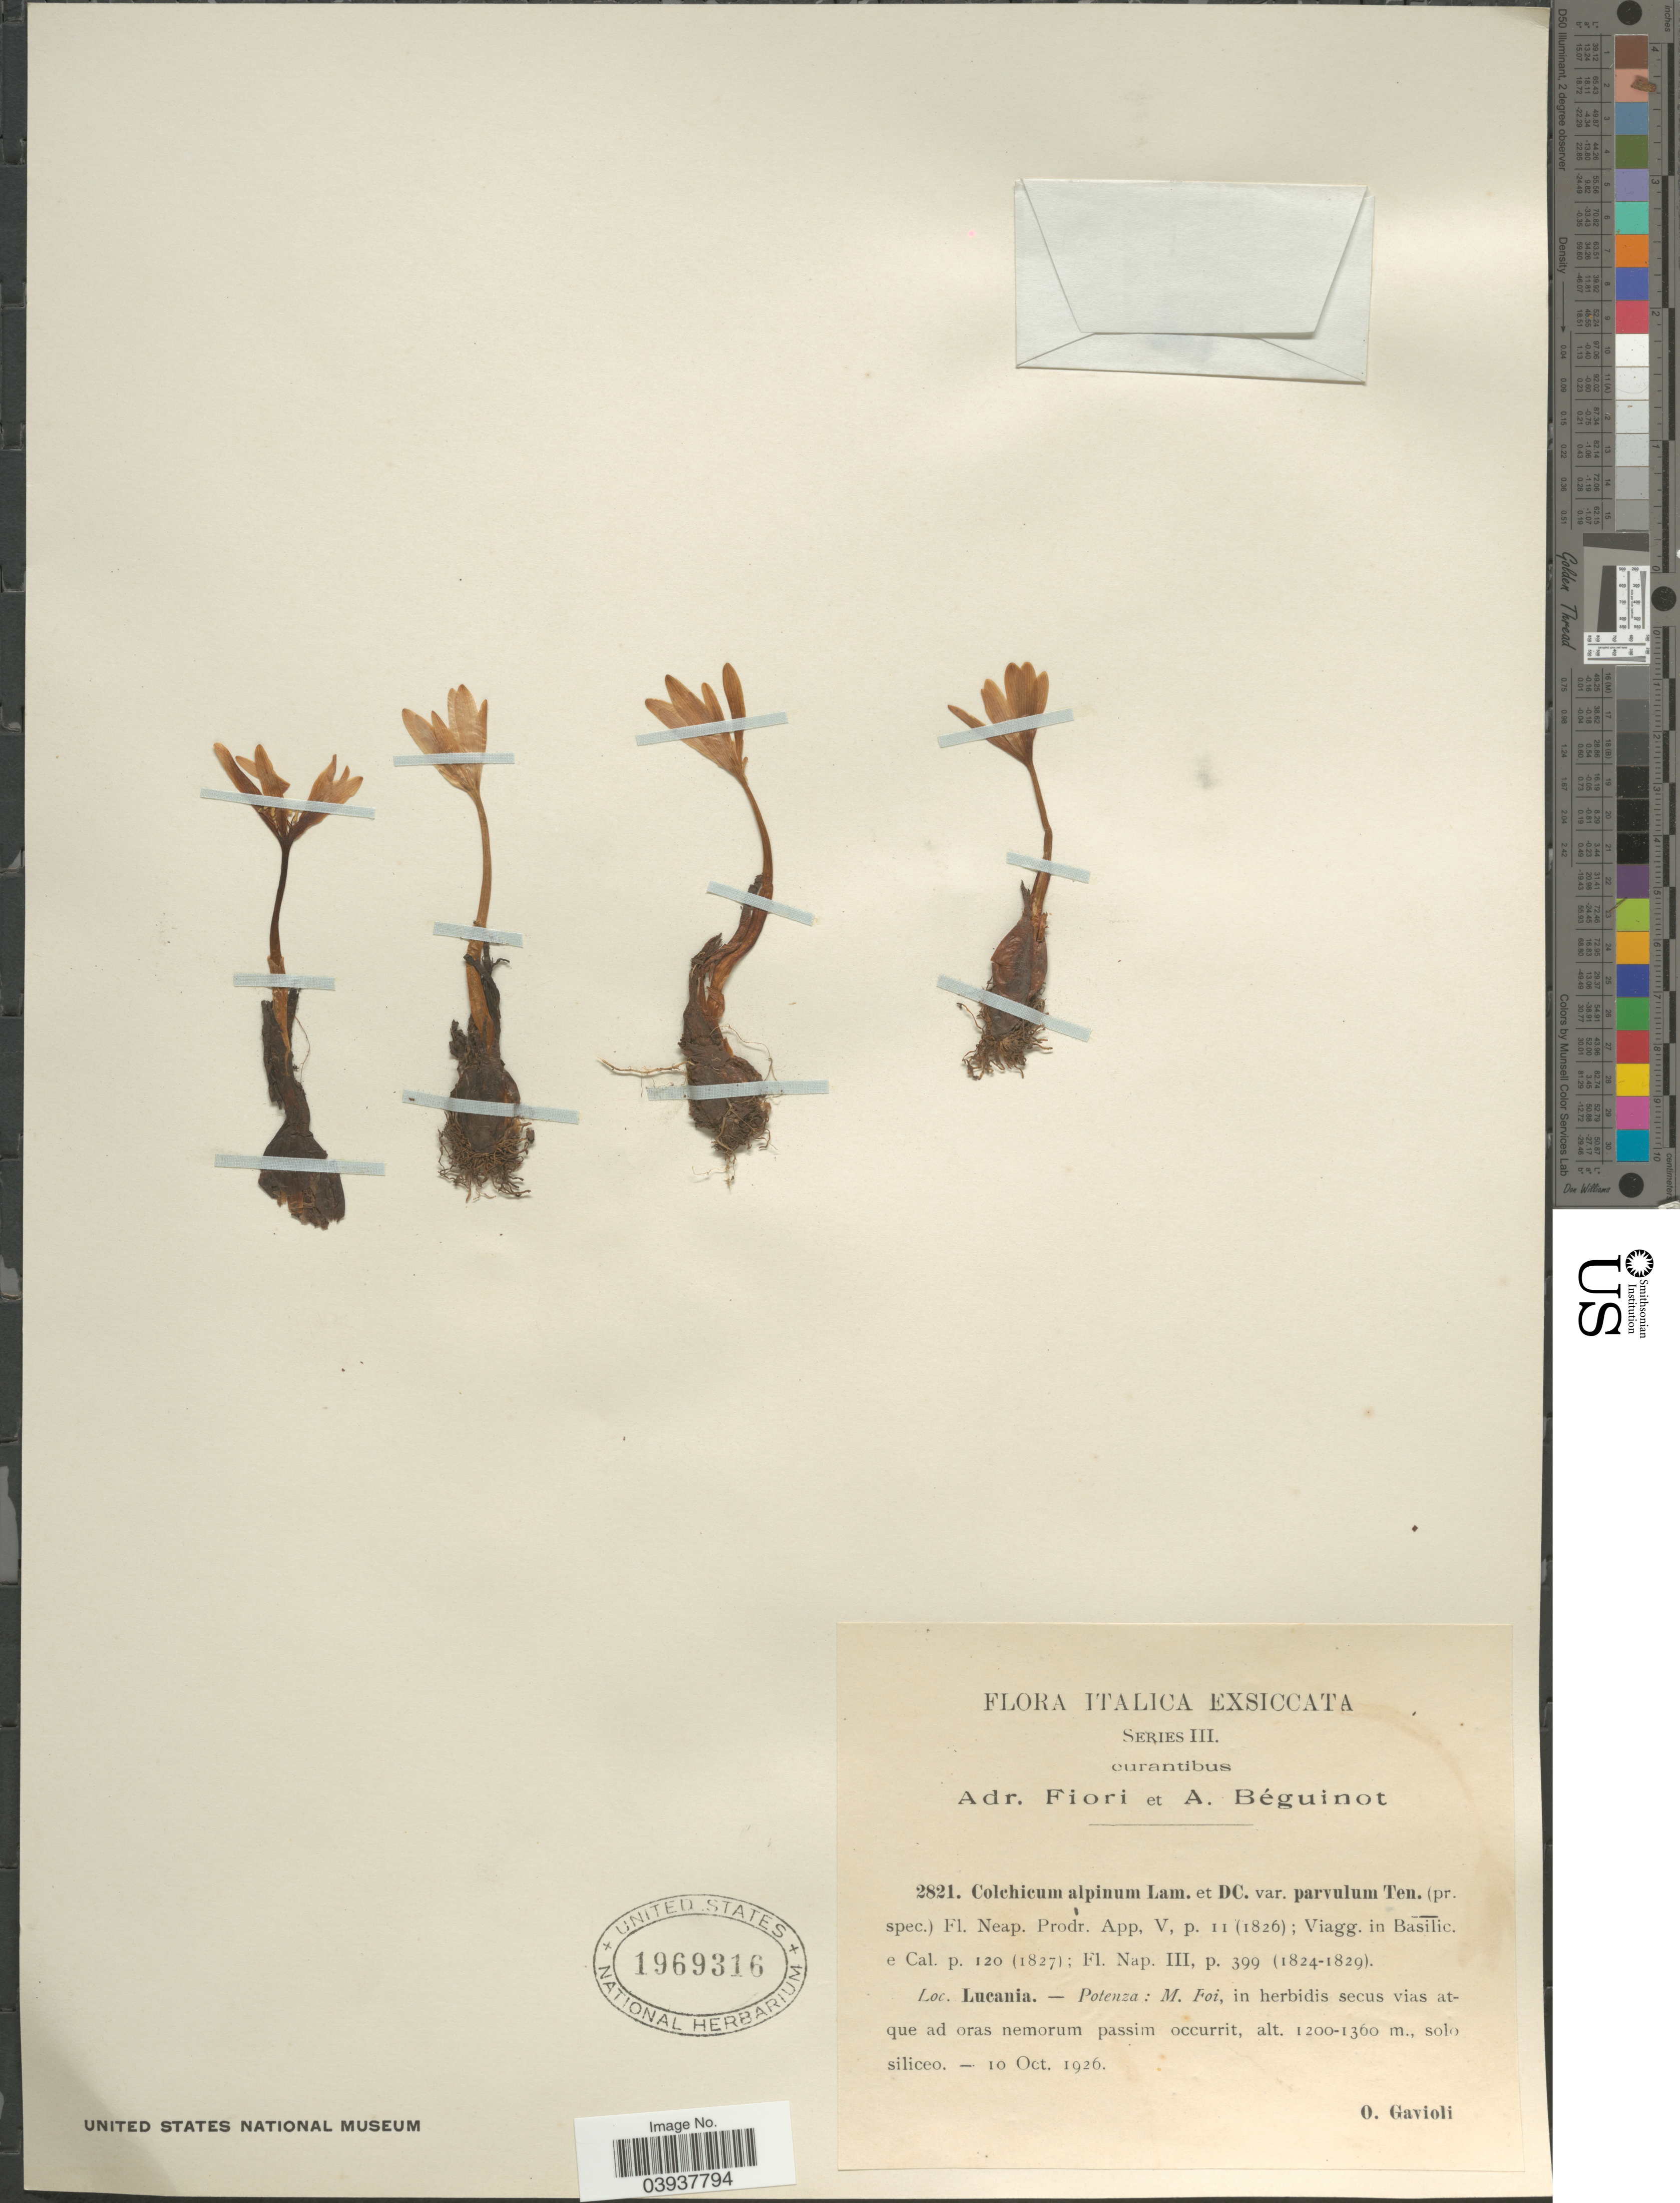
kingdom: Plantae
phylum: Tracheophyta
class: Liliopsida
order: Liliales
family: Colchicaceae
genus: Colchicum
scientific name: Colchicum alpinum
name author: DC.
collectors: O. Gavioli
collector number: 2821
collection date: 1926-10-10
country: Italy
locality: Italica. Lucania. - Potenza: M. Foi, in herbidis secus vias atque ad oras nemorum passim occurrit.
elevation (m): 1200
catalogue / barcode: US 1969316